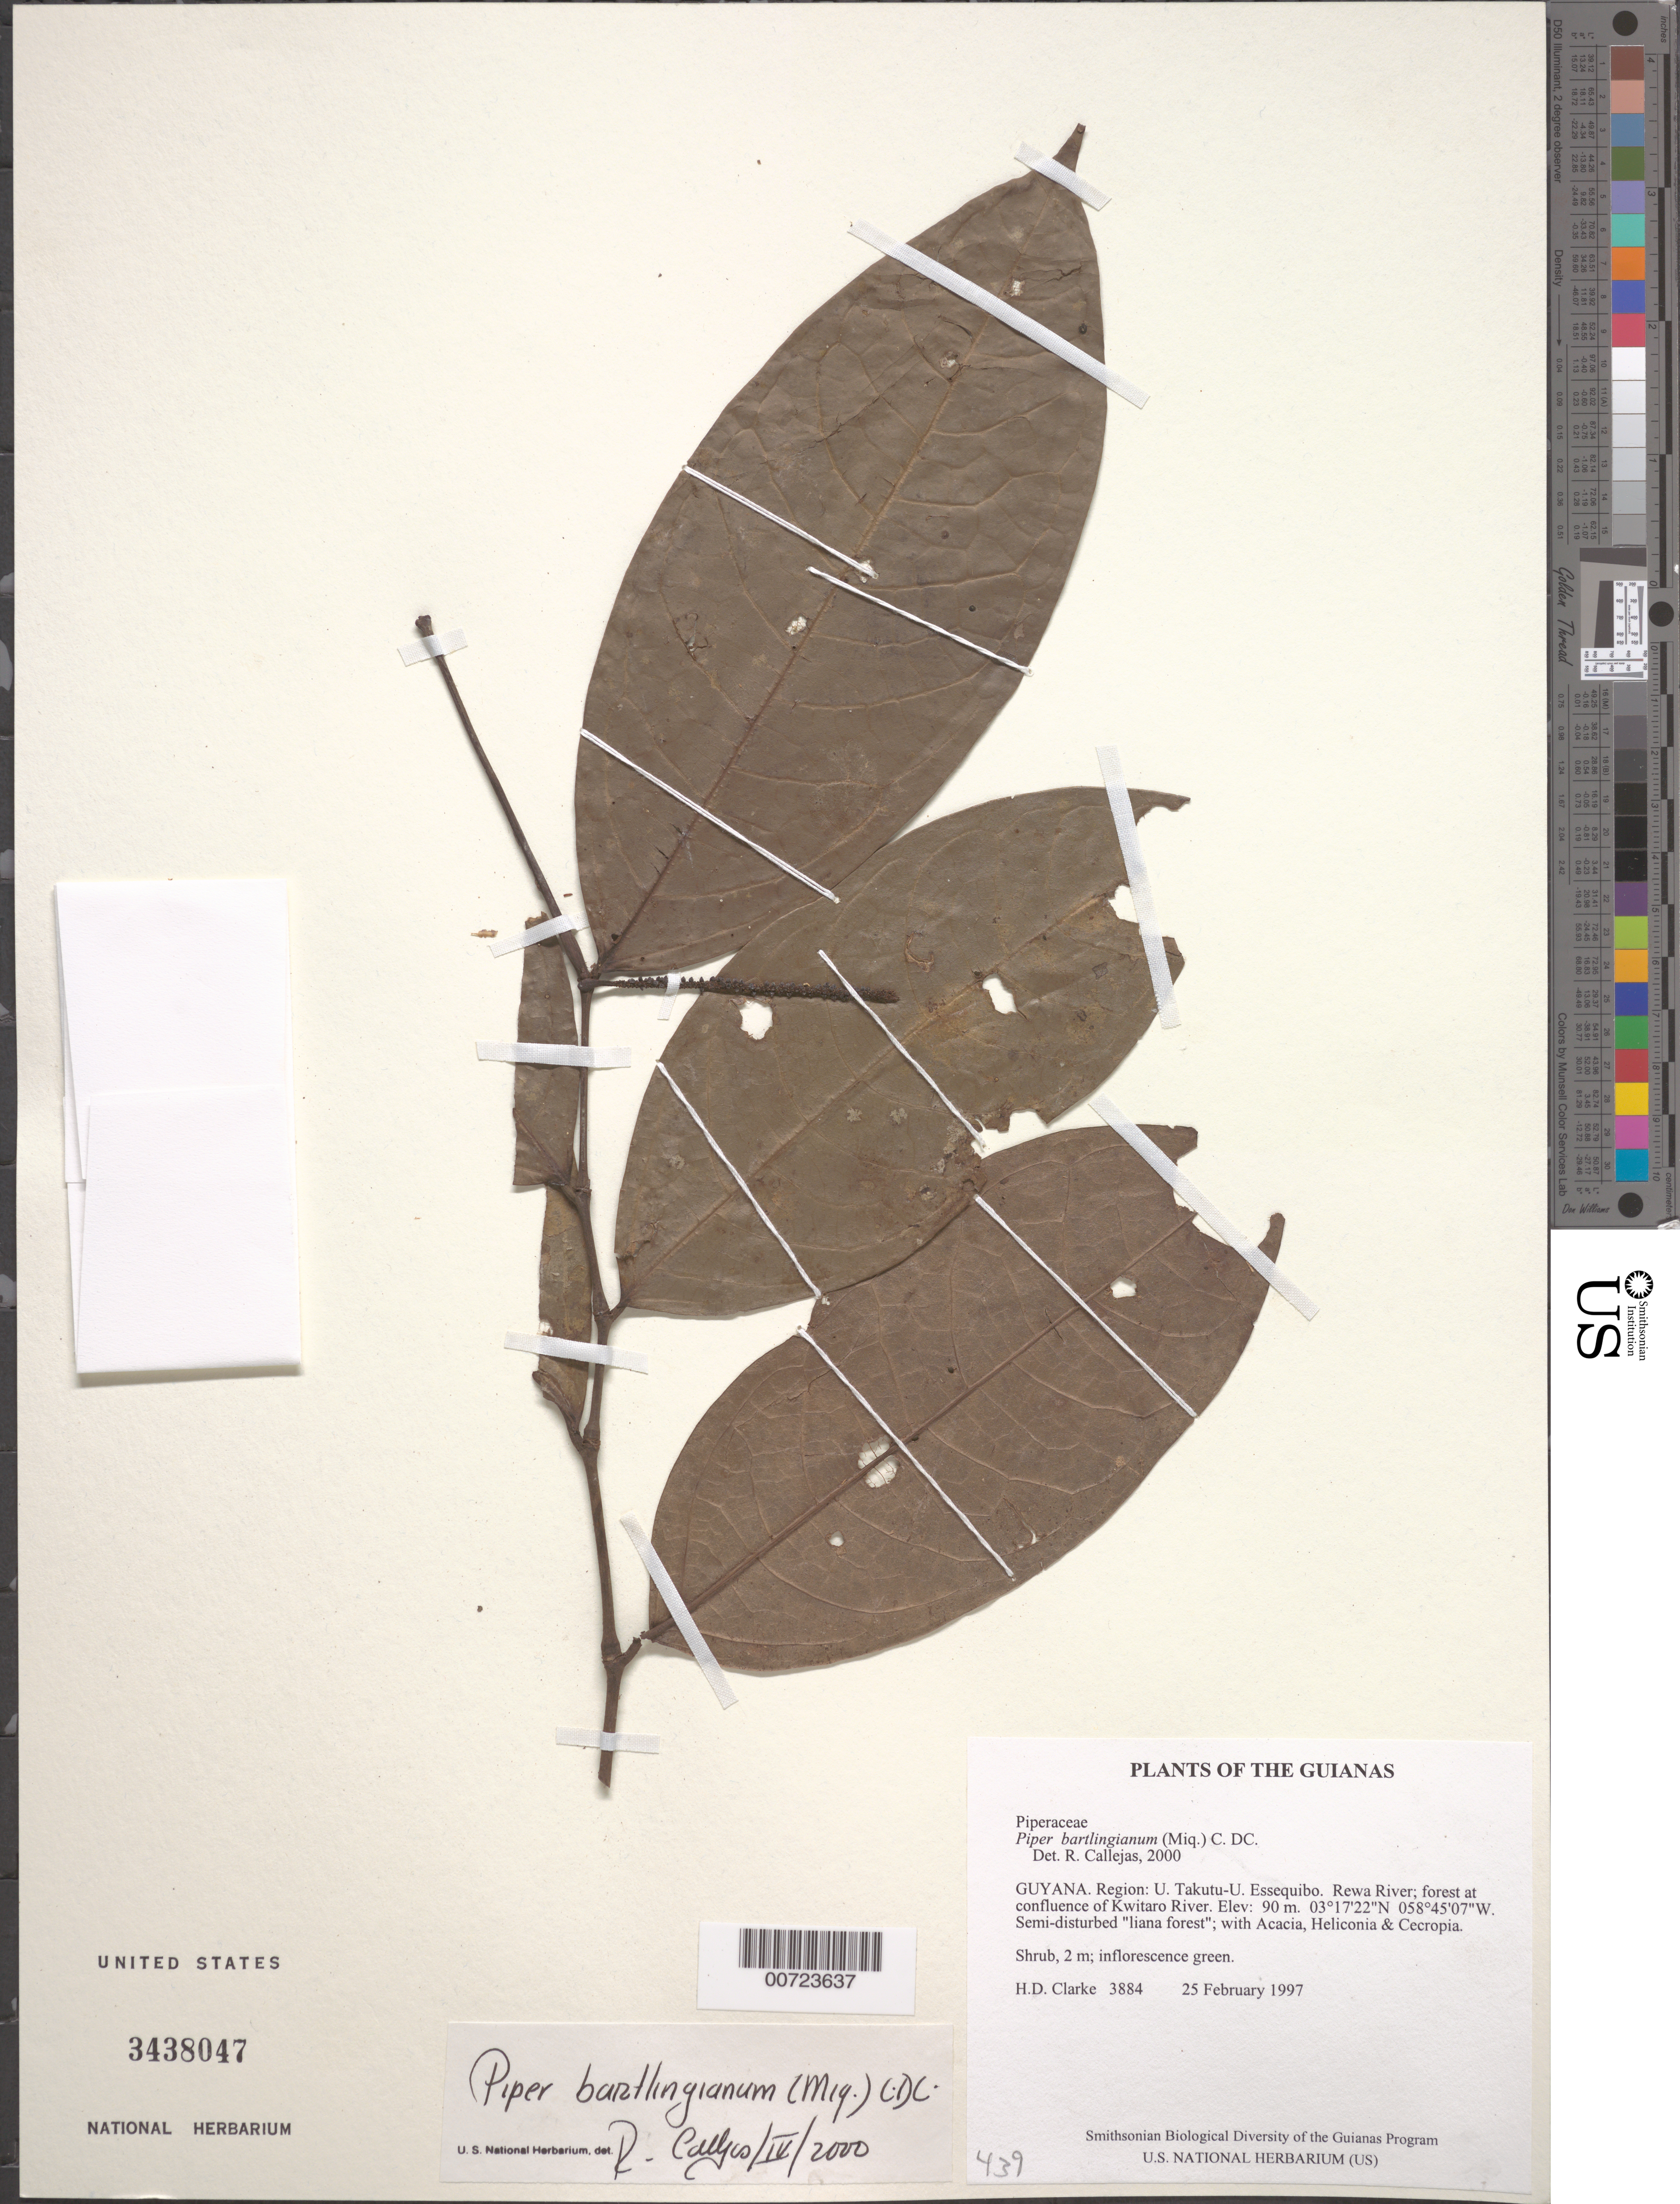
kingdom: Plantae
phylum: Tracheophyta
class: Magnoliopsida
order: Piperales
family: Piperaceae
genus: Piper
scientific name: Piper bartlingianum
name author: (Miq.) C. DC.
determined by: Görts-van Rijn, A. R.; Christenhusz, M. J.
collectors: H. D. Clarke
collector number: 3884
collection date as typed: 25 February 1997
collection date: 1997-02-25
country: Guyana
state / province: U. Takutu-U. Essequibo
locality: Rewa River; forest at confluence of Kwitaro River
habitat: Semi-disturbed "liana forest"; with Acacia, Heliconia & Cecropia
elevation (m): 90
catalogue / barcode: US 3438047